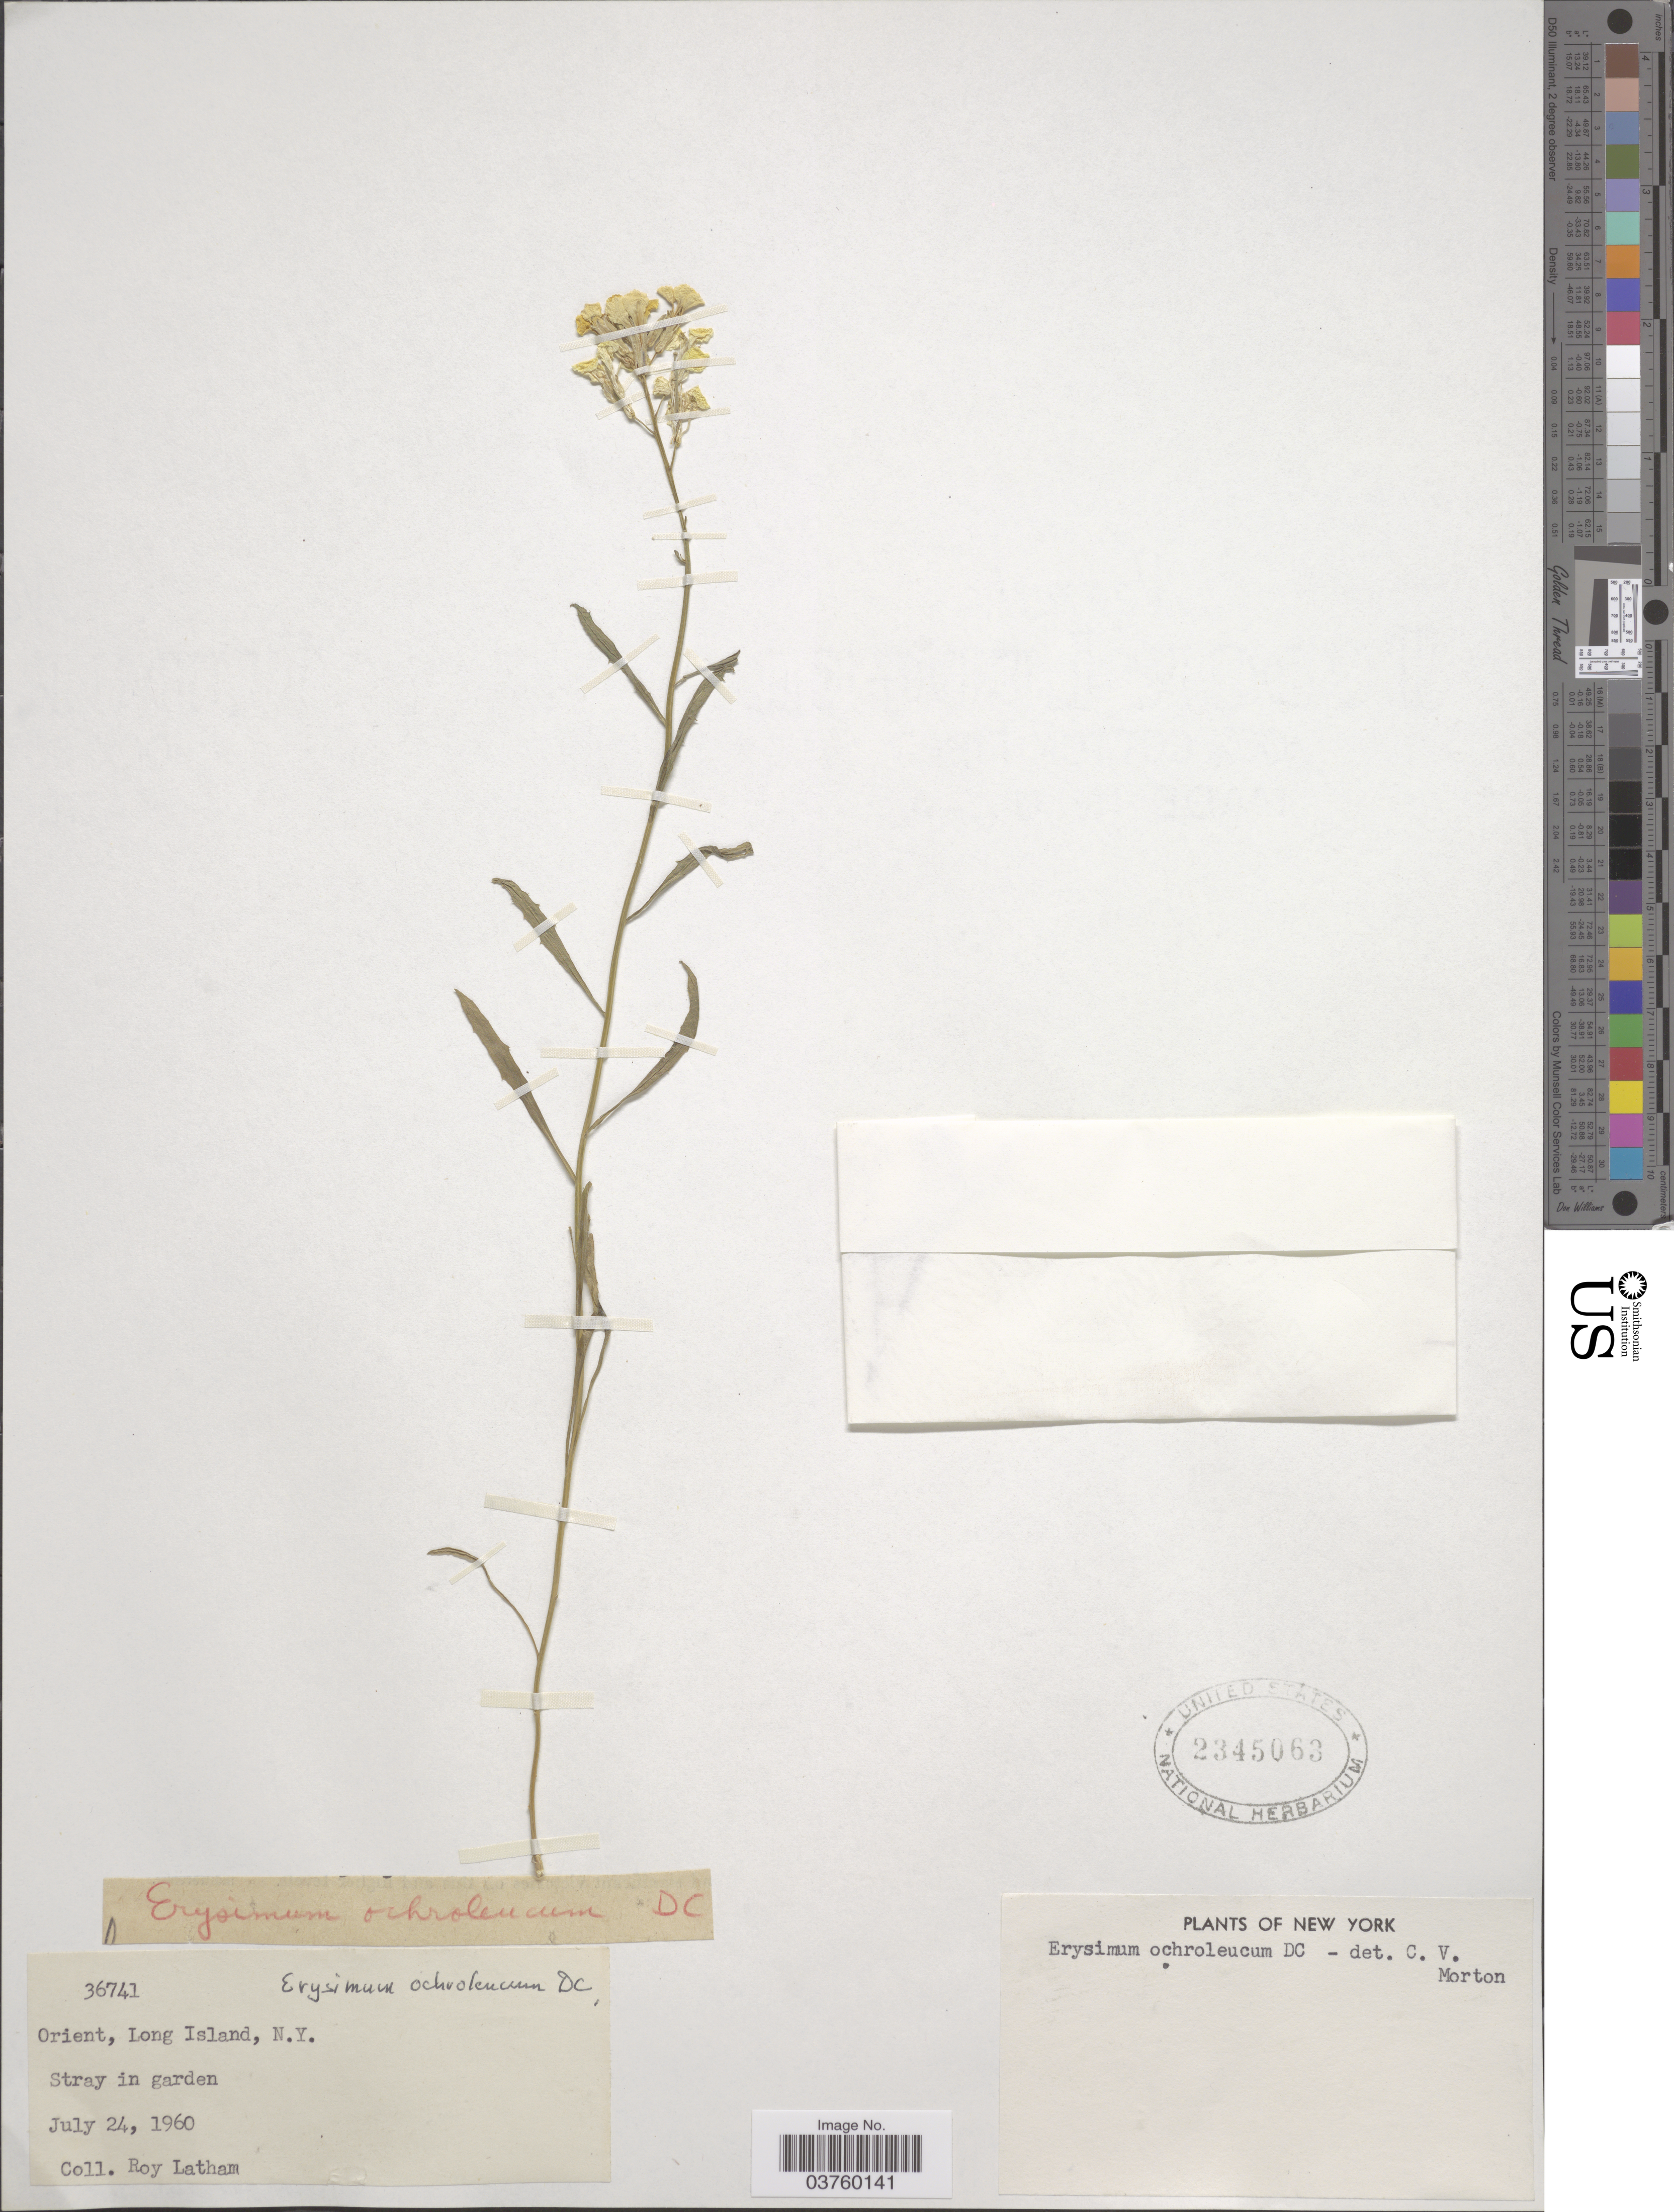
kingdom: Plantae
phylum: Tracheophyta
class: Magnoliopsida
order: Brassicales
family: Brassicaceae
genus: Erysimum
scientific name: Erysimum ochroleucum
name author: (Haller f. ex Schleich.) DC.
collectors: R. Latham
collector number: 36741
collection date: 1960-07-24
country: United States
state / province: New York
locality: Orient, Long Island. Stray in garden.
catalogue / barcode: US 2345063